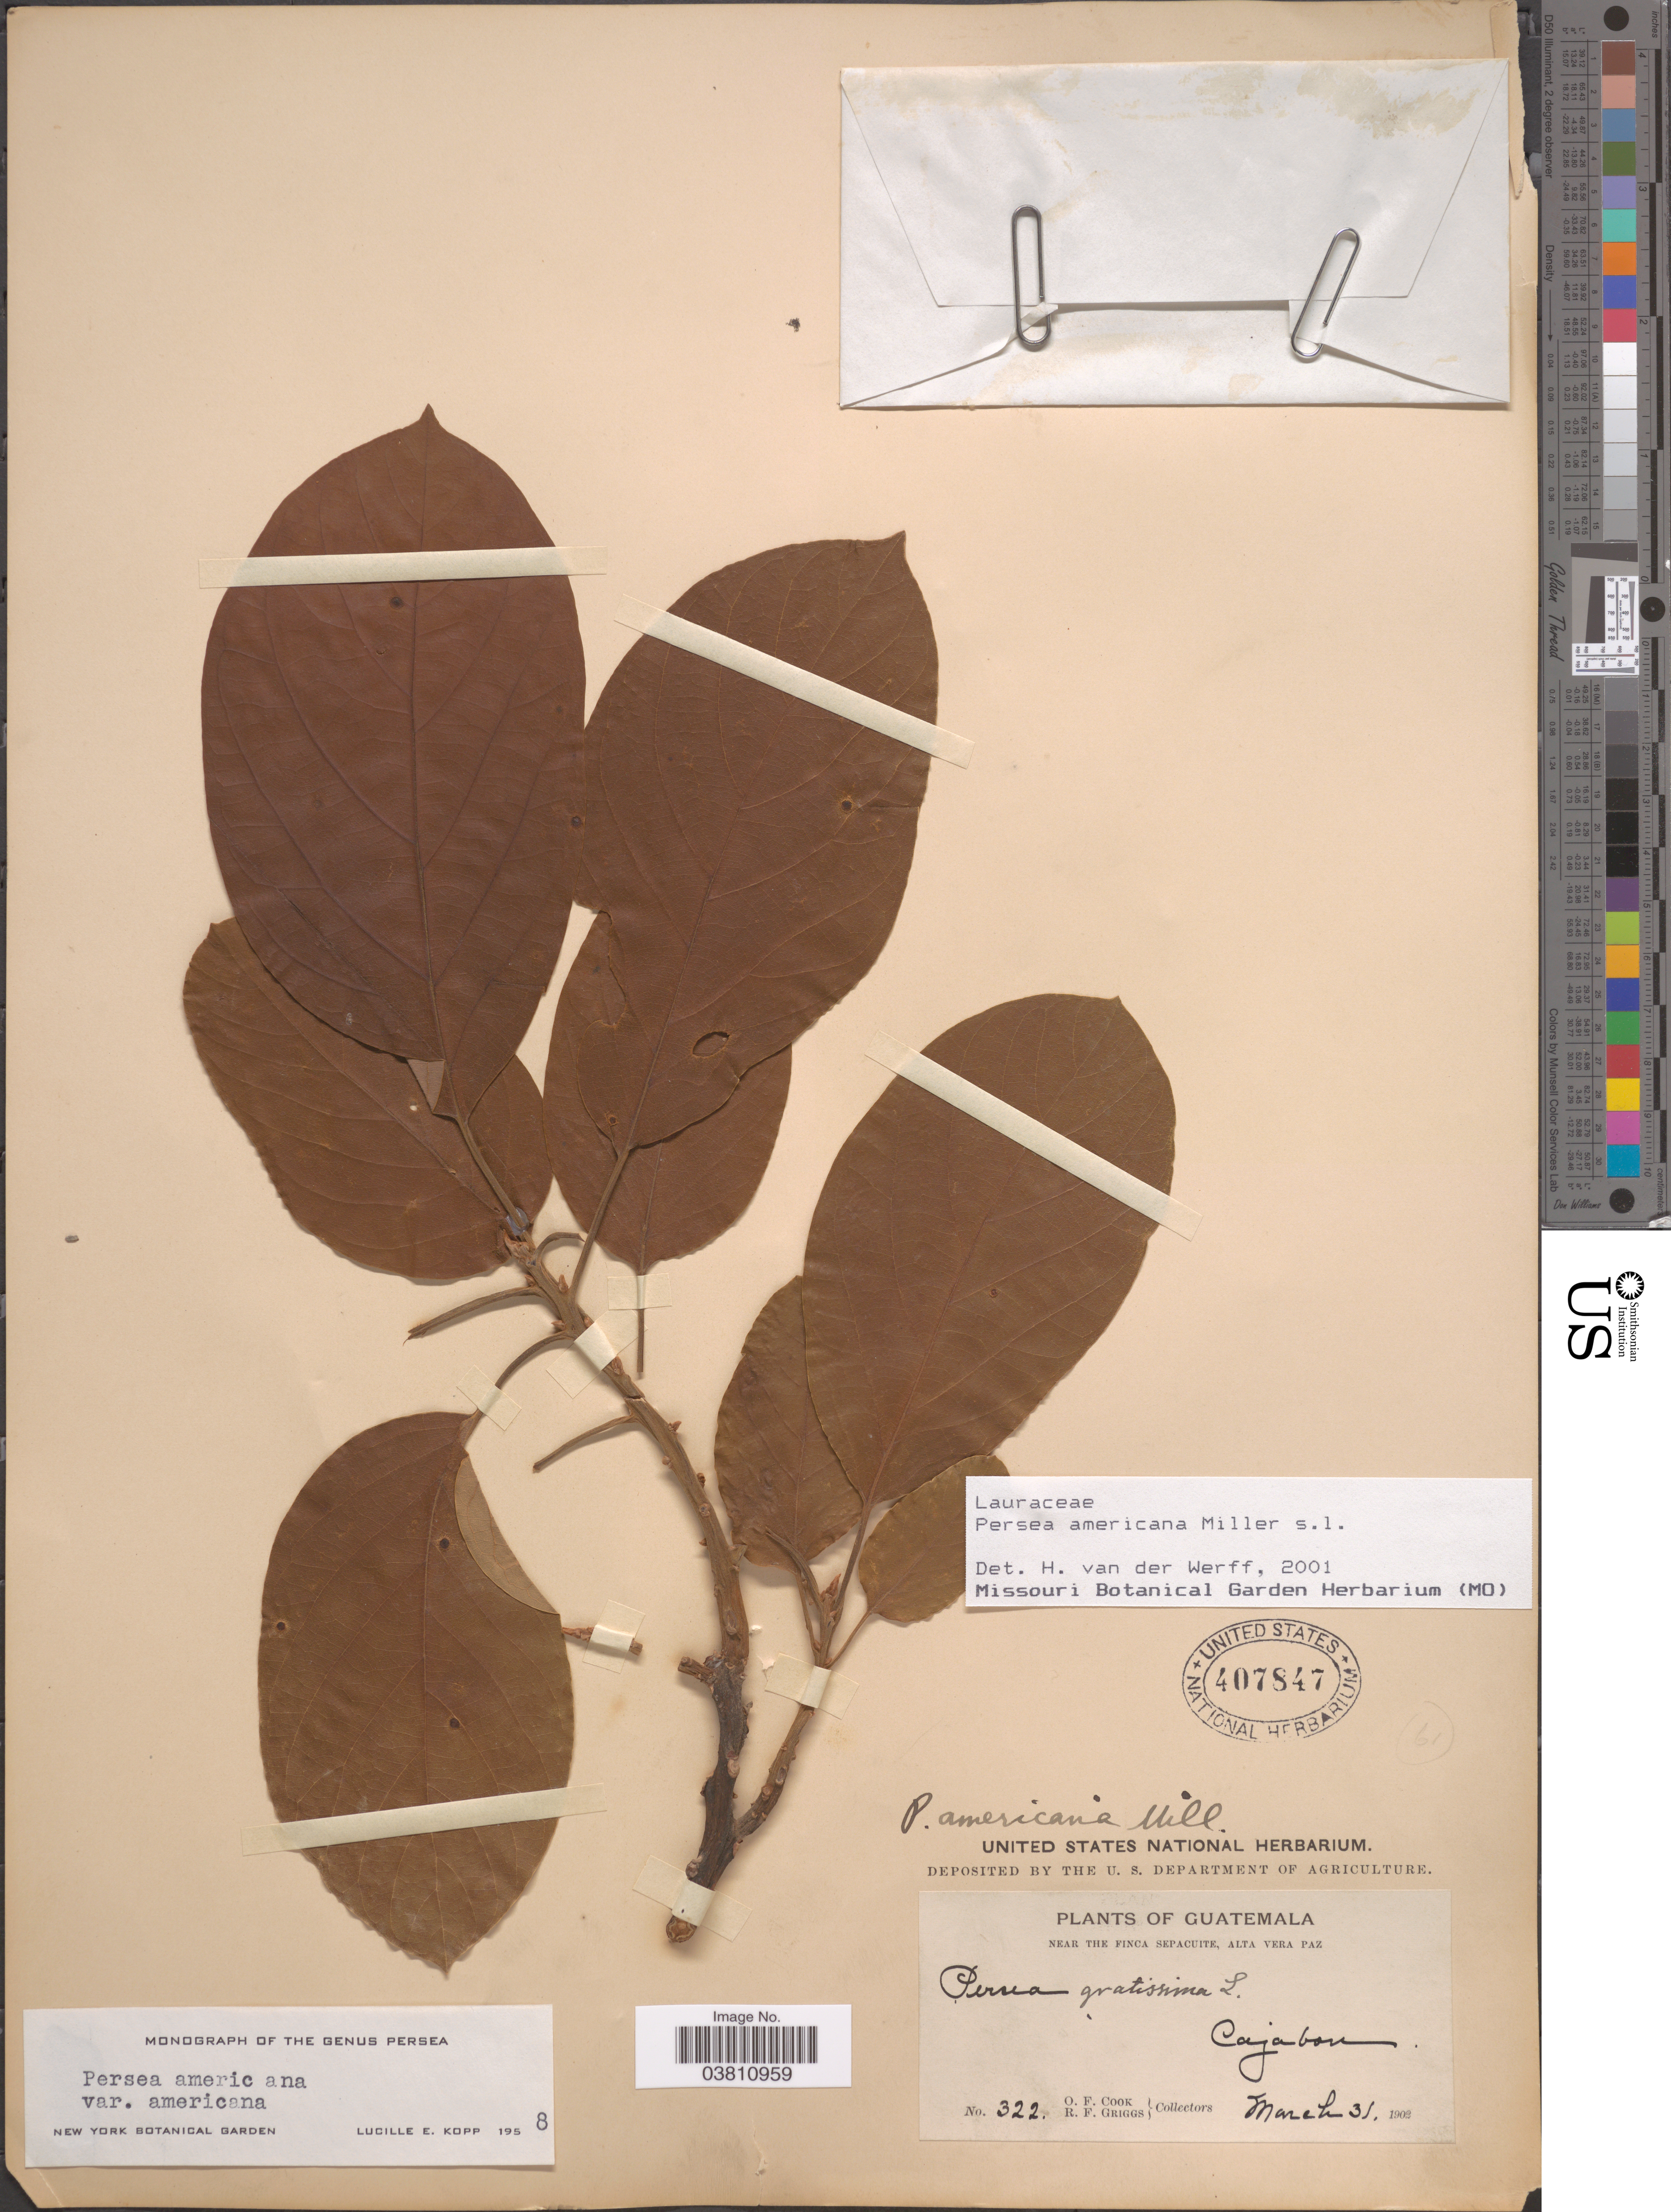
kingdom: Plantae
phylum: Tracheophyta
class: Magnoliopsida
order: Laurales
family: Lauraceae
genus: Persea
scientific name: Persea americana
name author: Mill.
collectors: O. F. Cook & R. F. Griggs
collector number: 322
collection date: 1902-03-31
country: Guatemala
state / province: Alta Verapaz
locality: Near the Finca Sepacuite. Cajabon.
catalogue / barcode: US 407847